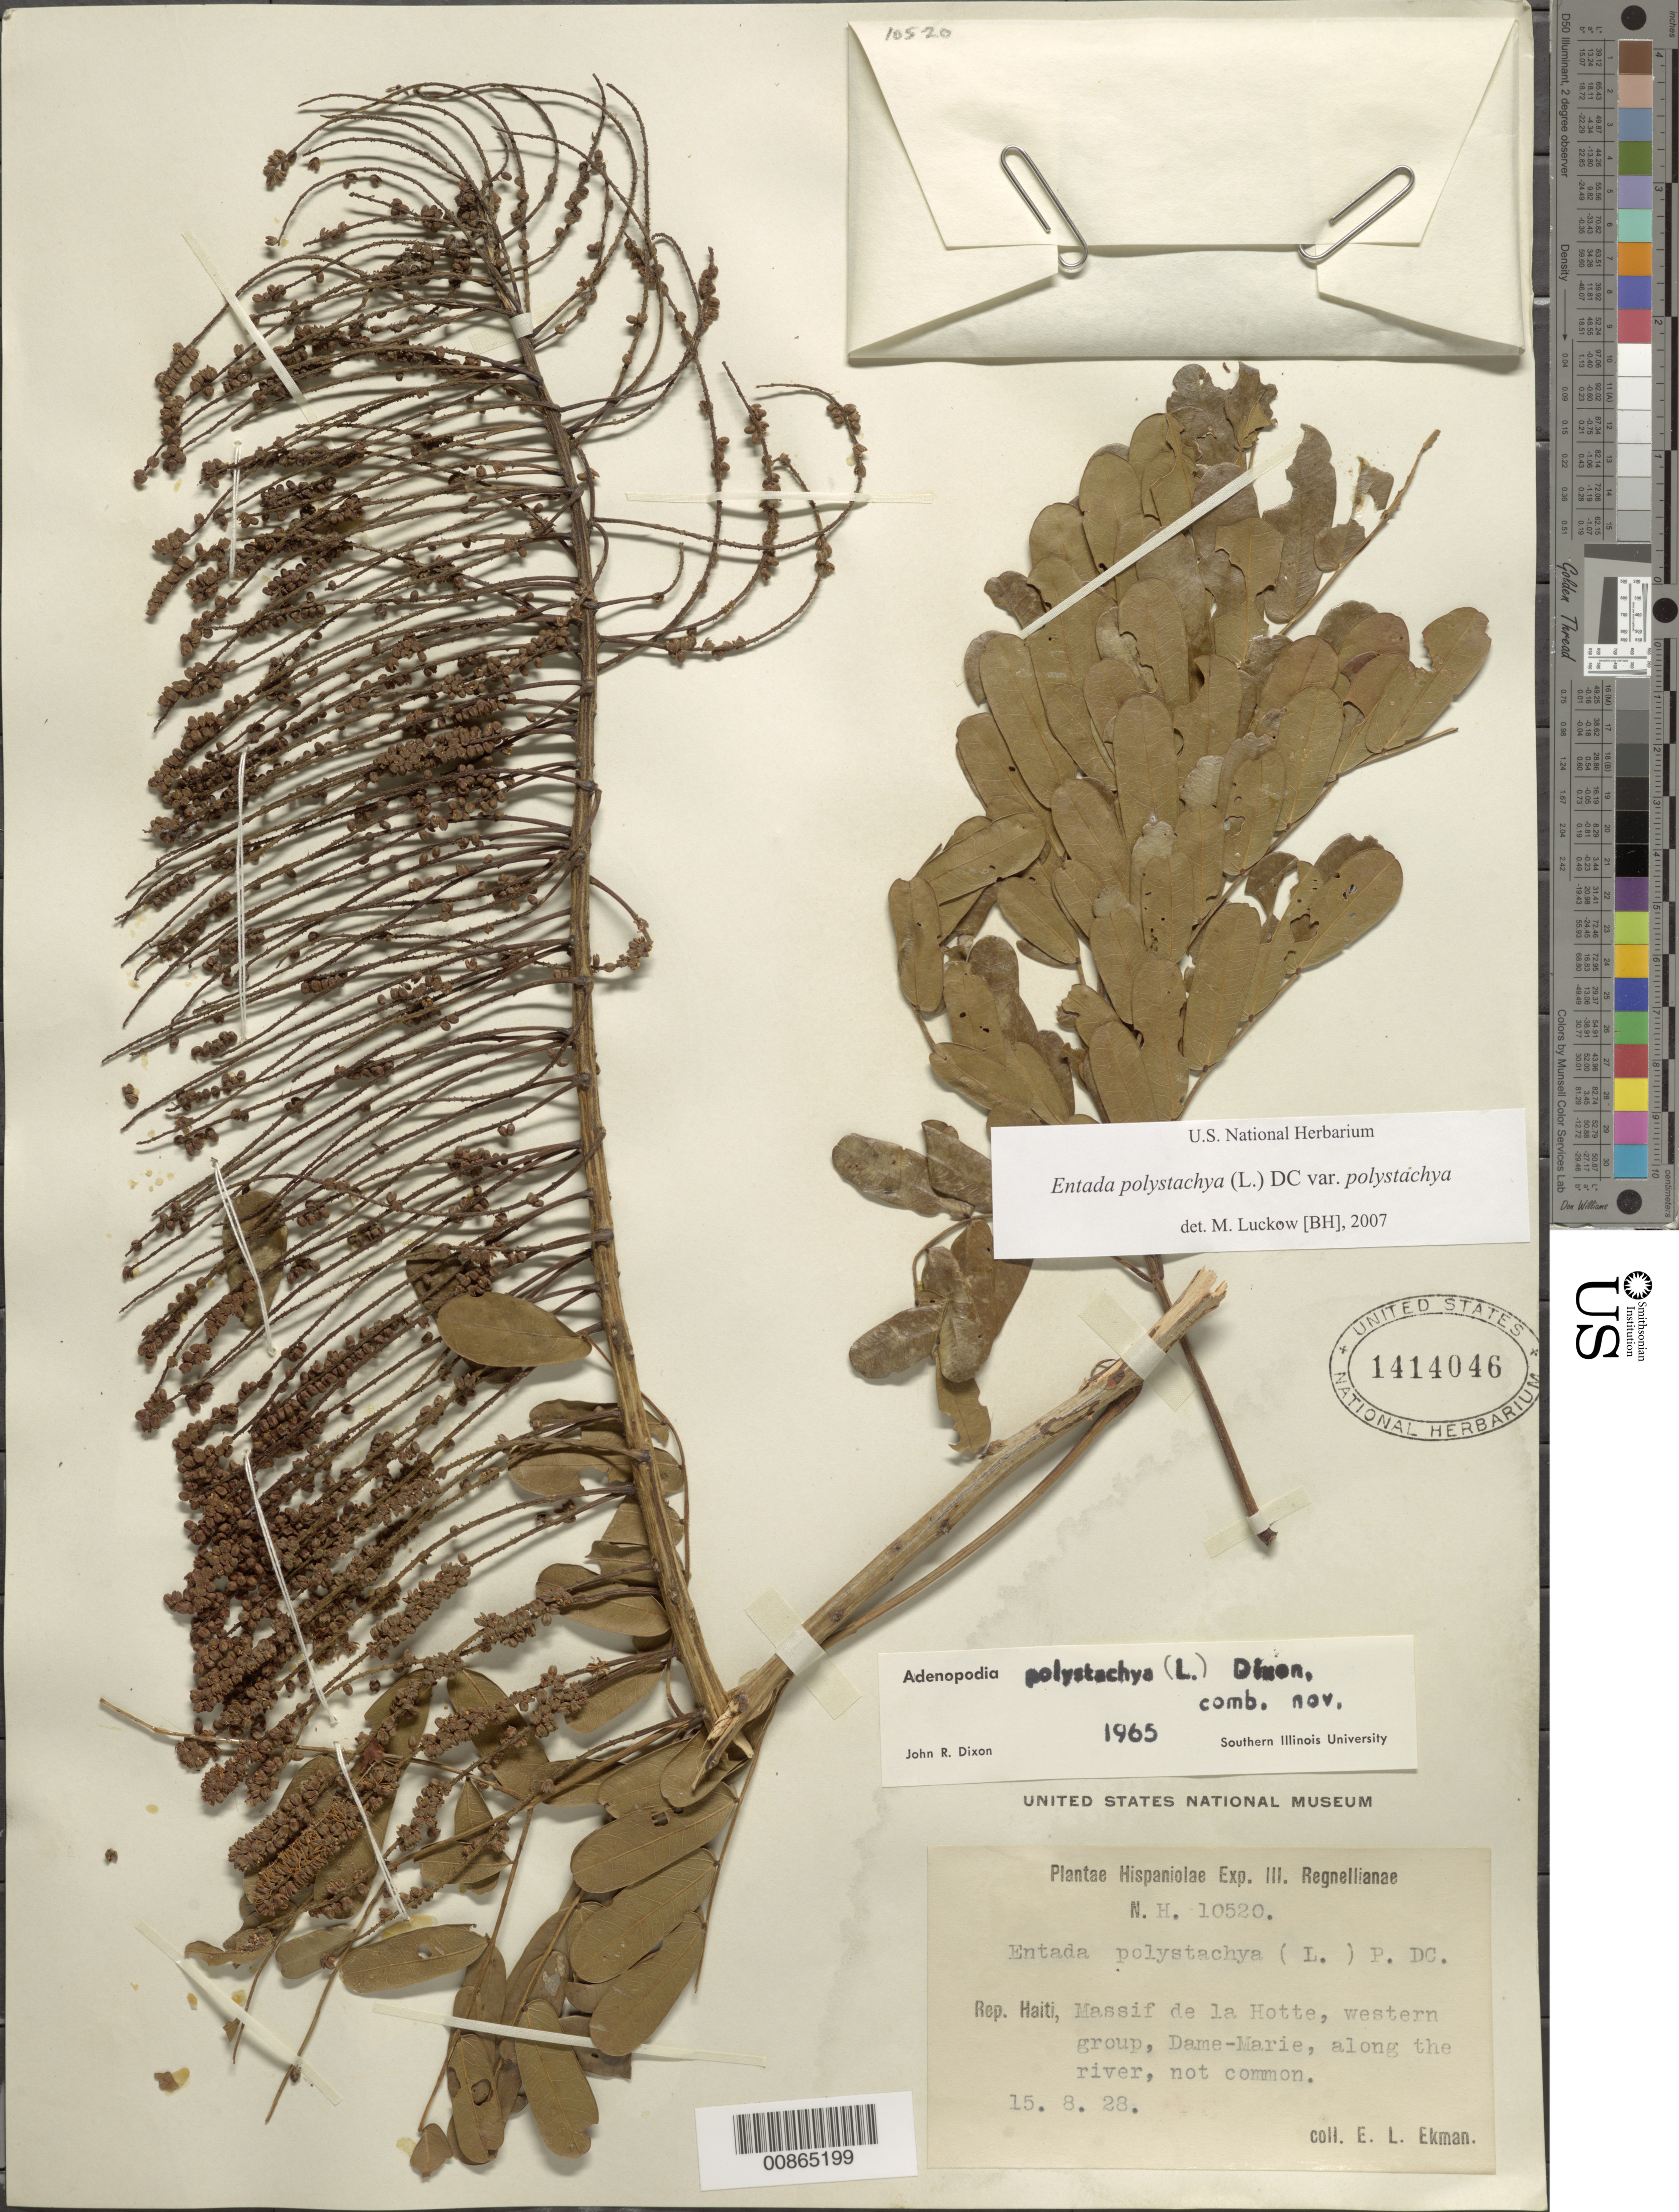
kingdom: Plantae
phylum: Tracheophyta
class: Magnoliopsida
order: Fabales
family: Fabaceae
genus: Entada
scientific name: Entada polystachya var. polystachya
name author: (L.) DC.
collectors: E. L. Ekman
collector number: H 10520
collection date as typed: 15 Aug 1928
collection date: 1928-08-15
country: Haiti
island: Hispaniola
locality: Massif de la Hotte, western group, Dame-Marie.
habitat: Along the river.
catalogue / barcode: US 1414046